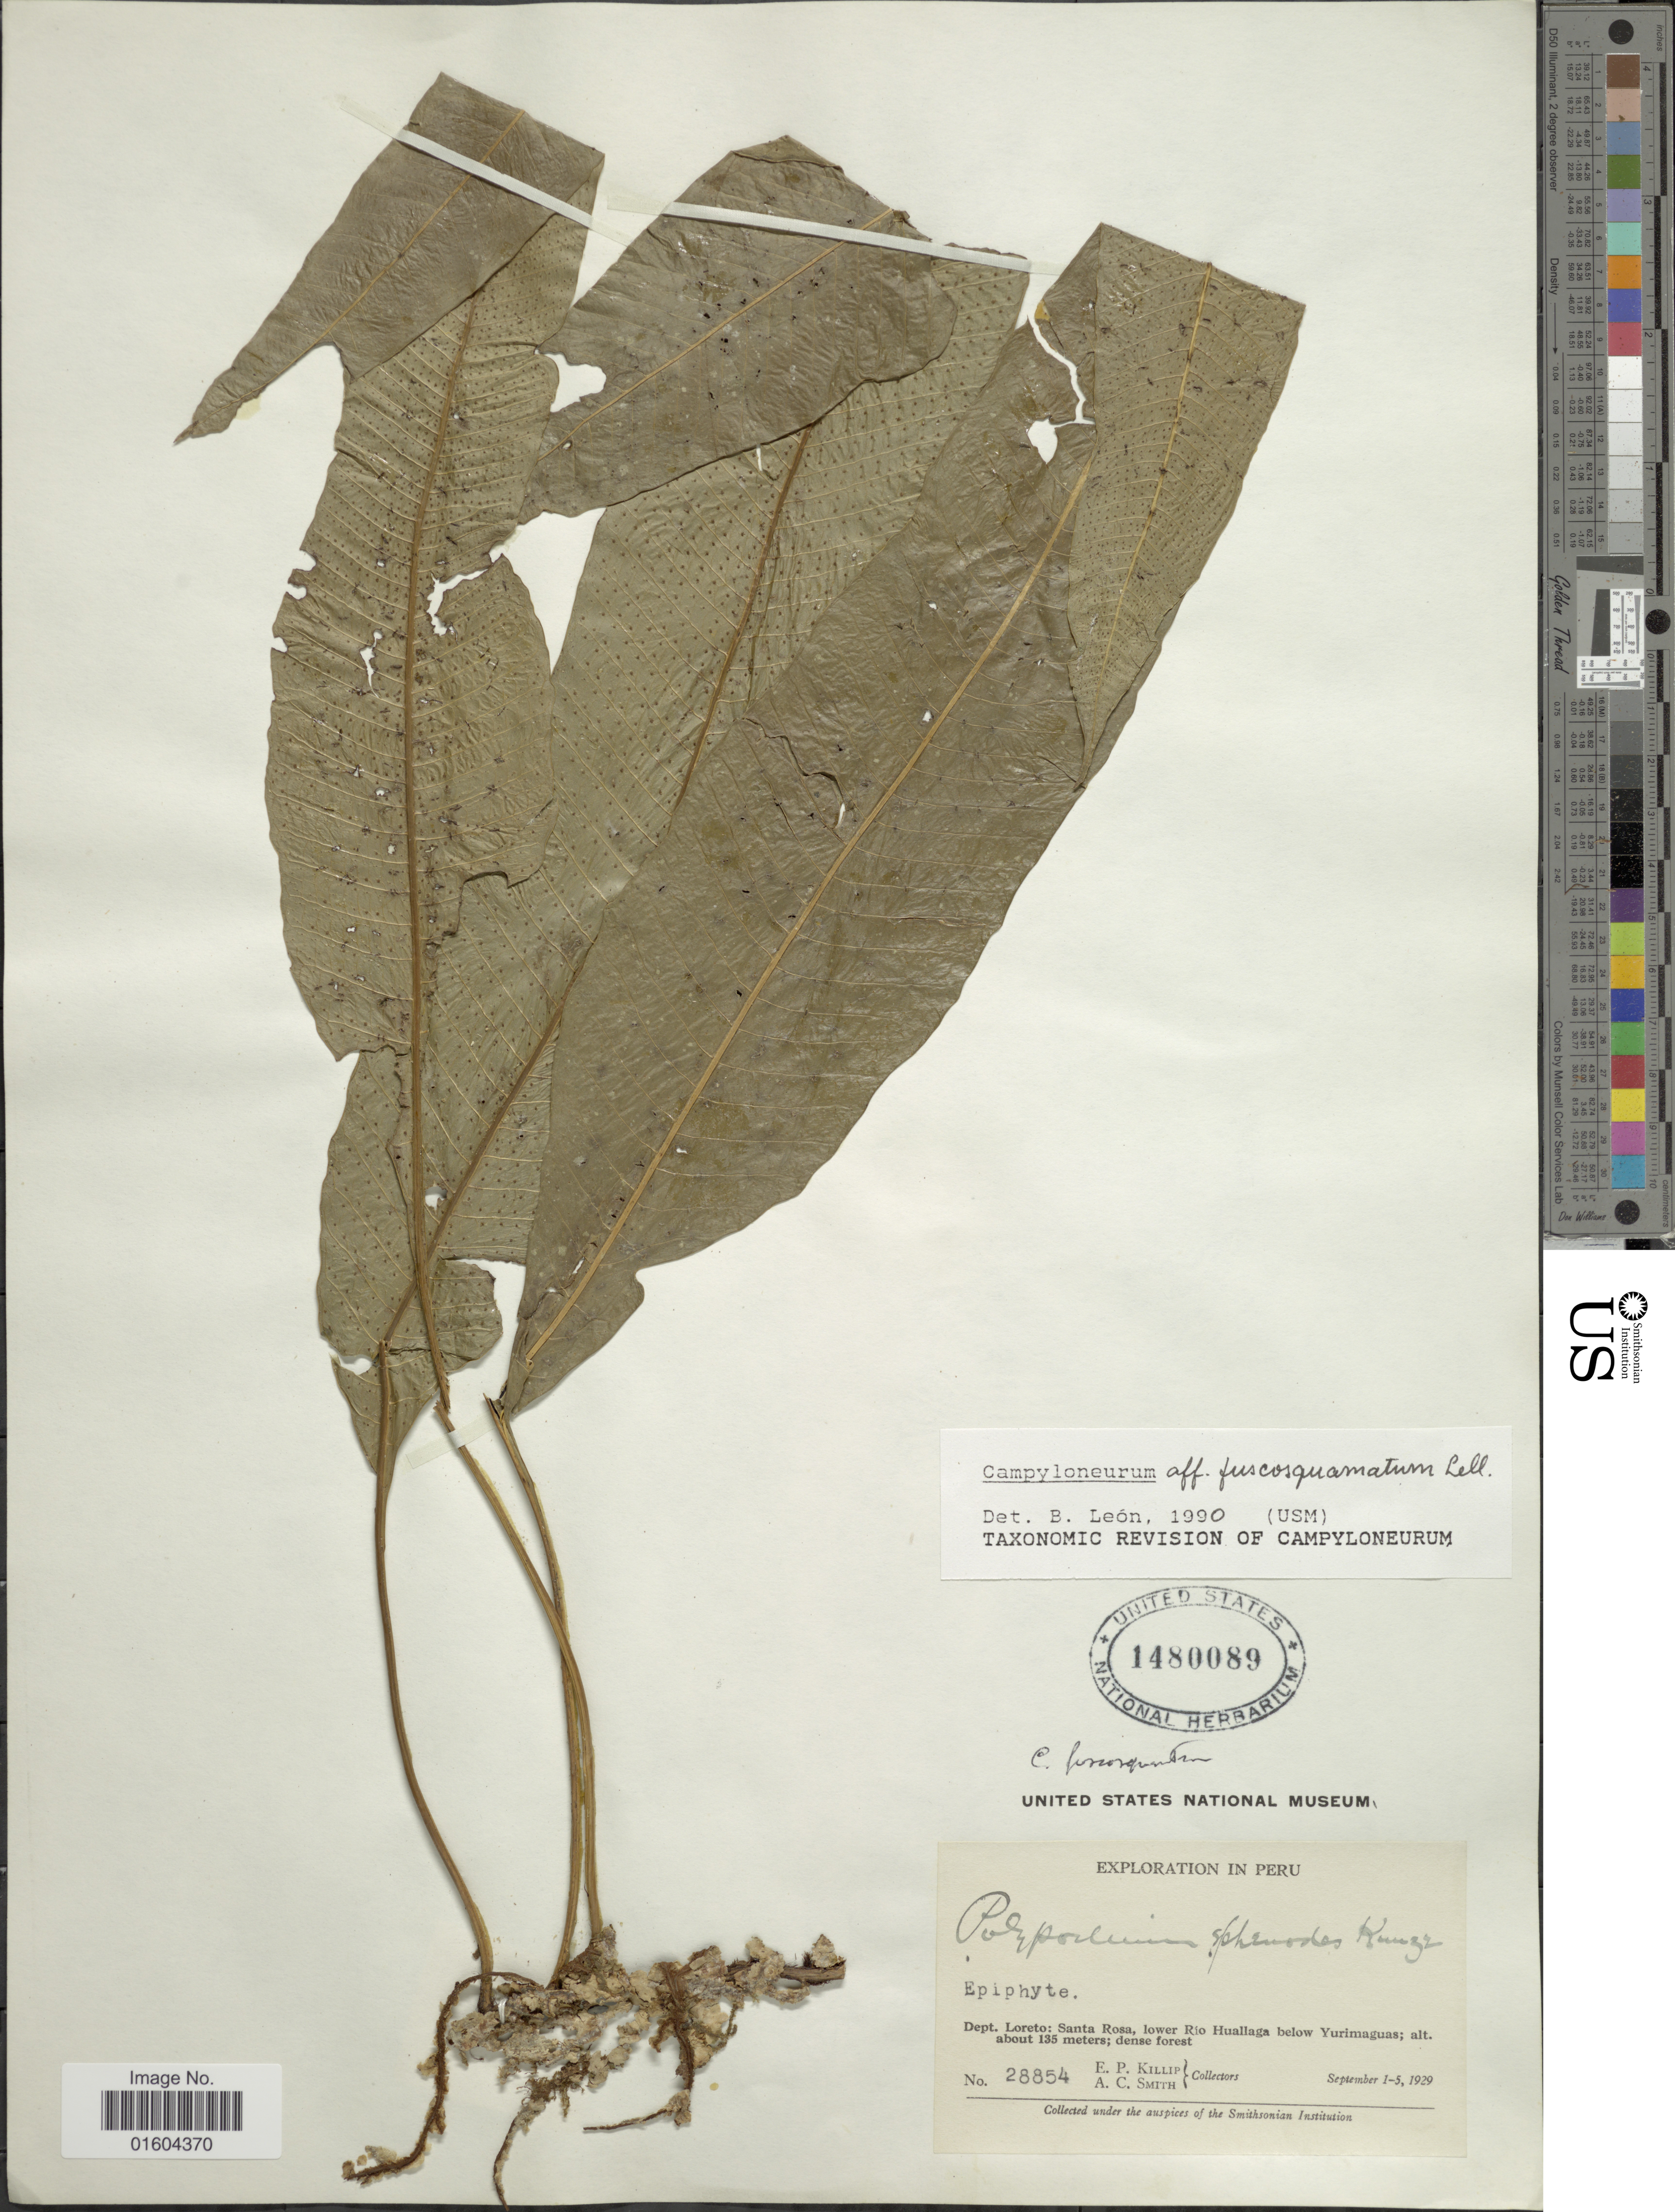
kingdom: Plantae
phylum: Tracheophyta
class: Polypodiopsida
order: Polypodiales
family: Polypodiaceae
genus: Campyloneurum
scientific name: Campyloneurum fuscosquamatum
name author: Lellinger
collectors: E. P. Killip & A. C. Smith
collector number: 28854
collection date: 1929-09-01/1929-09-05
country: Peru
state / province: Loreto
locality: Dept. Loreto: Santa Rosa, lower Rio Huallaga below Yurimaguas.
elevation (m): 135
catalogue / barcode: US 1480089